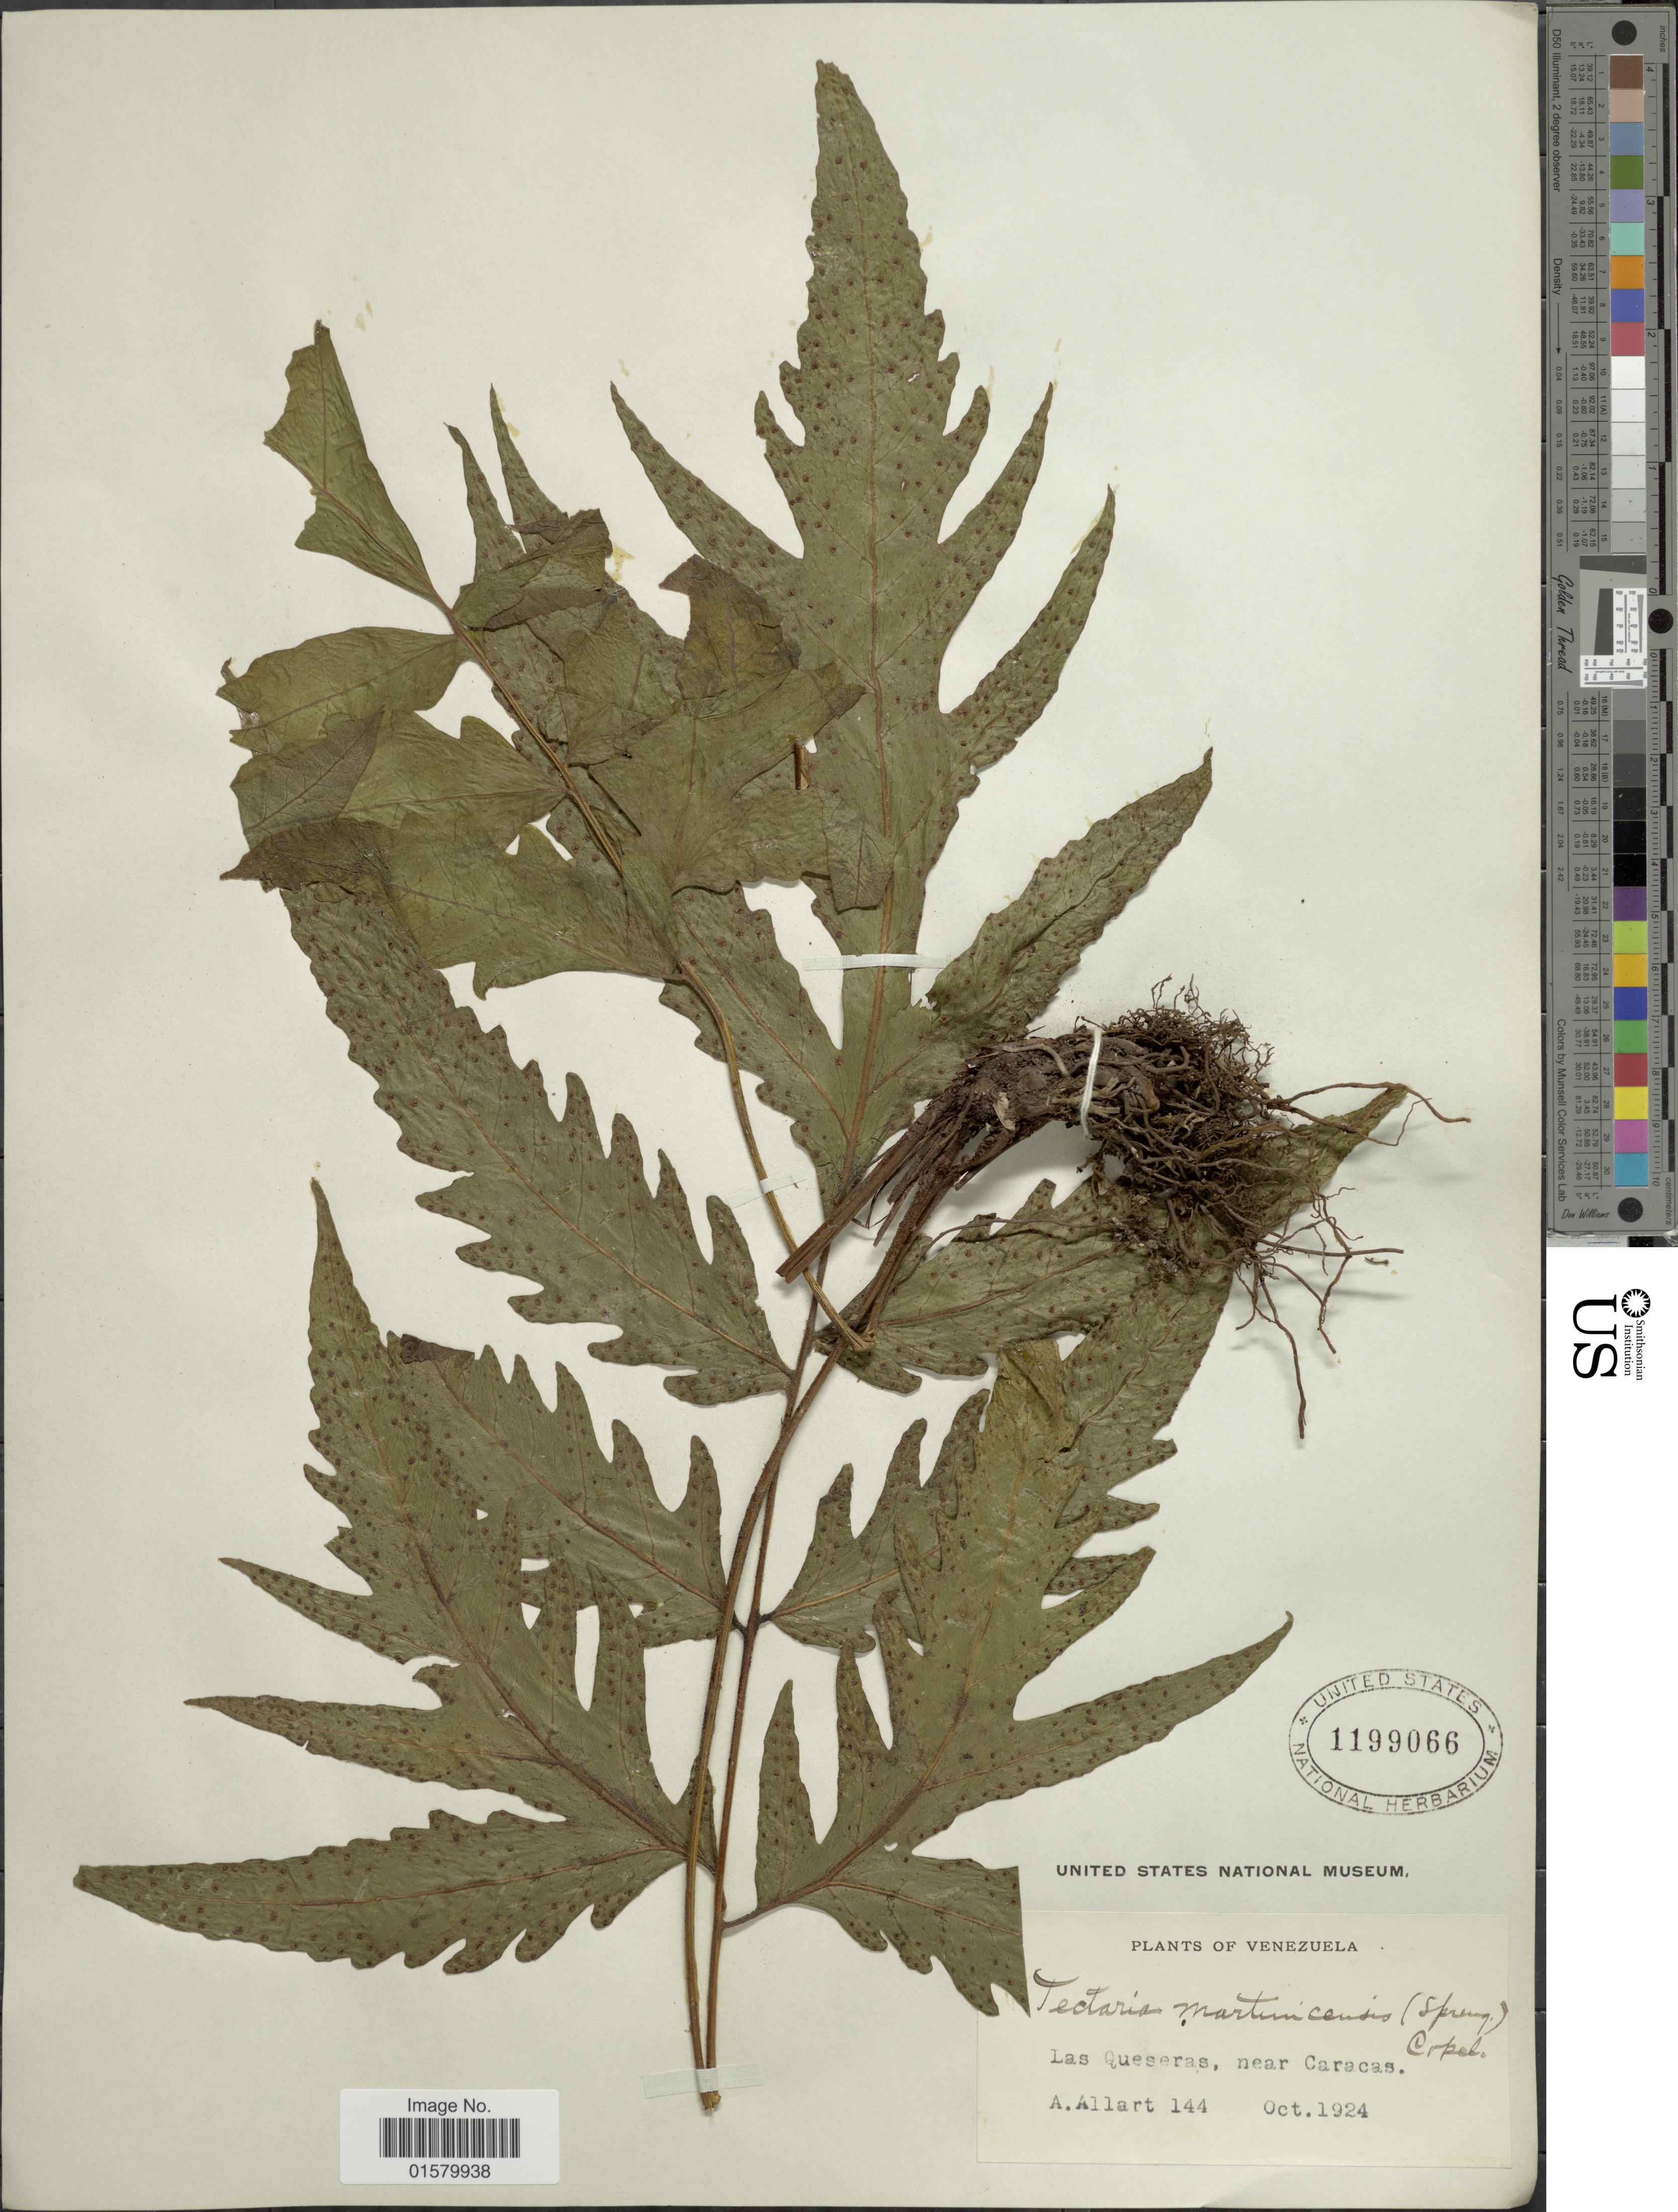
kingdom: Plantae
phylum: Tracheophyta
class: Polypodiopsida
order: Polypodiales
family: Tectariaceae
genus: Tectaria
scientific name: Tectaria transiens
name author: (C.V. Morton) A.R. Sm.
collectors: A. Allart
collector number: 144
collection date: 1924-10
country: Venezuela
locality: Las Queseras, near Caracas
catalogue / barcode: US 1199066